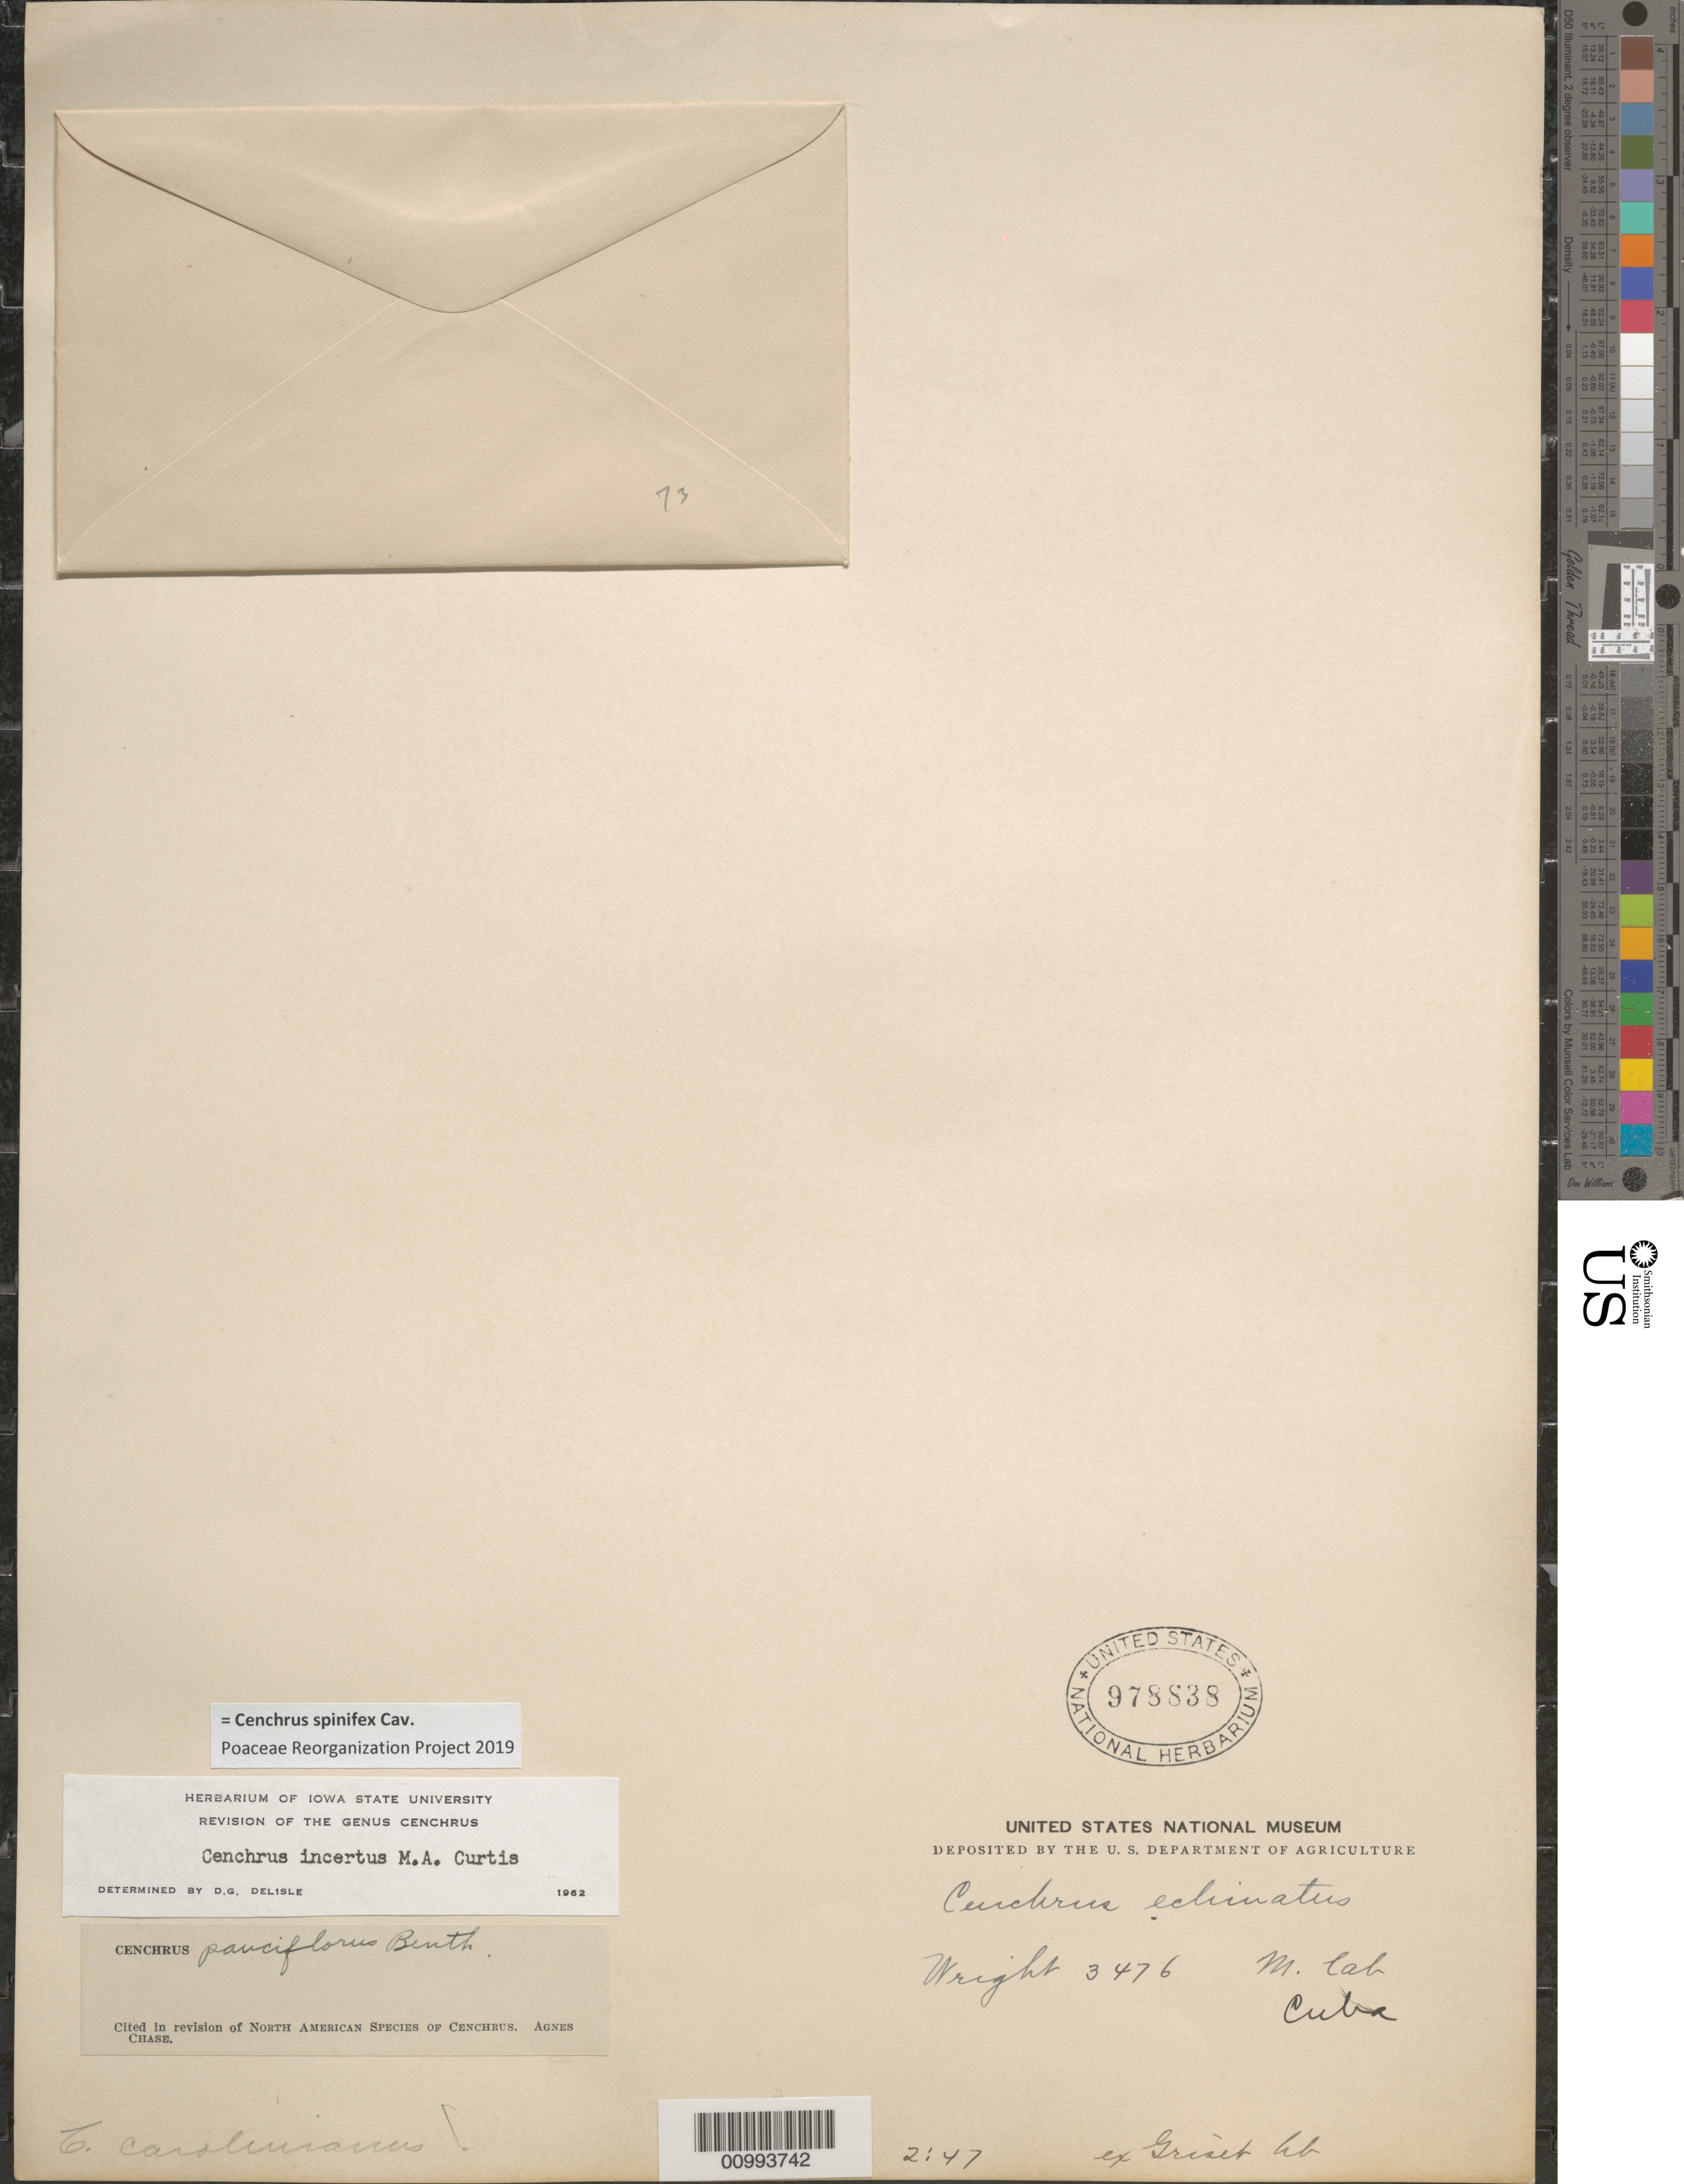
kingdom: Plantae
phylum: Tracheophyta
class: Liliopsida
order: Poales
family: Poaceae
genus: Cenchrus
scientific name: Cenchrus spinifex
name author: Cav.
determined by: Poaceae Reorganization Project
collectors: C. Wright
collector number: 3476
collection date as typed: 1800 to 1899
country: Cuba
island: Cuba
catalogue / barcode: US 978838